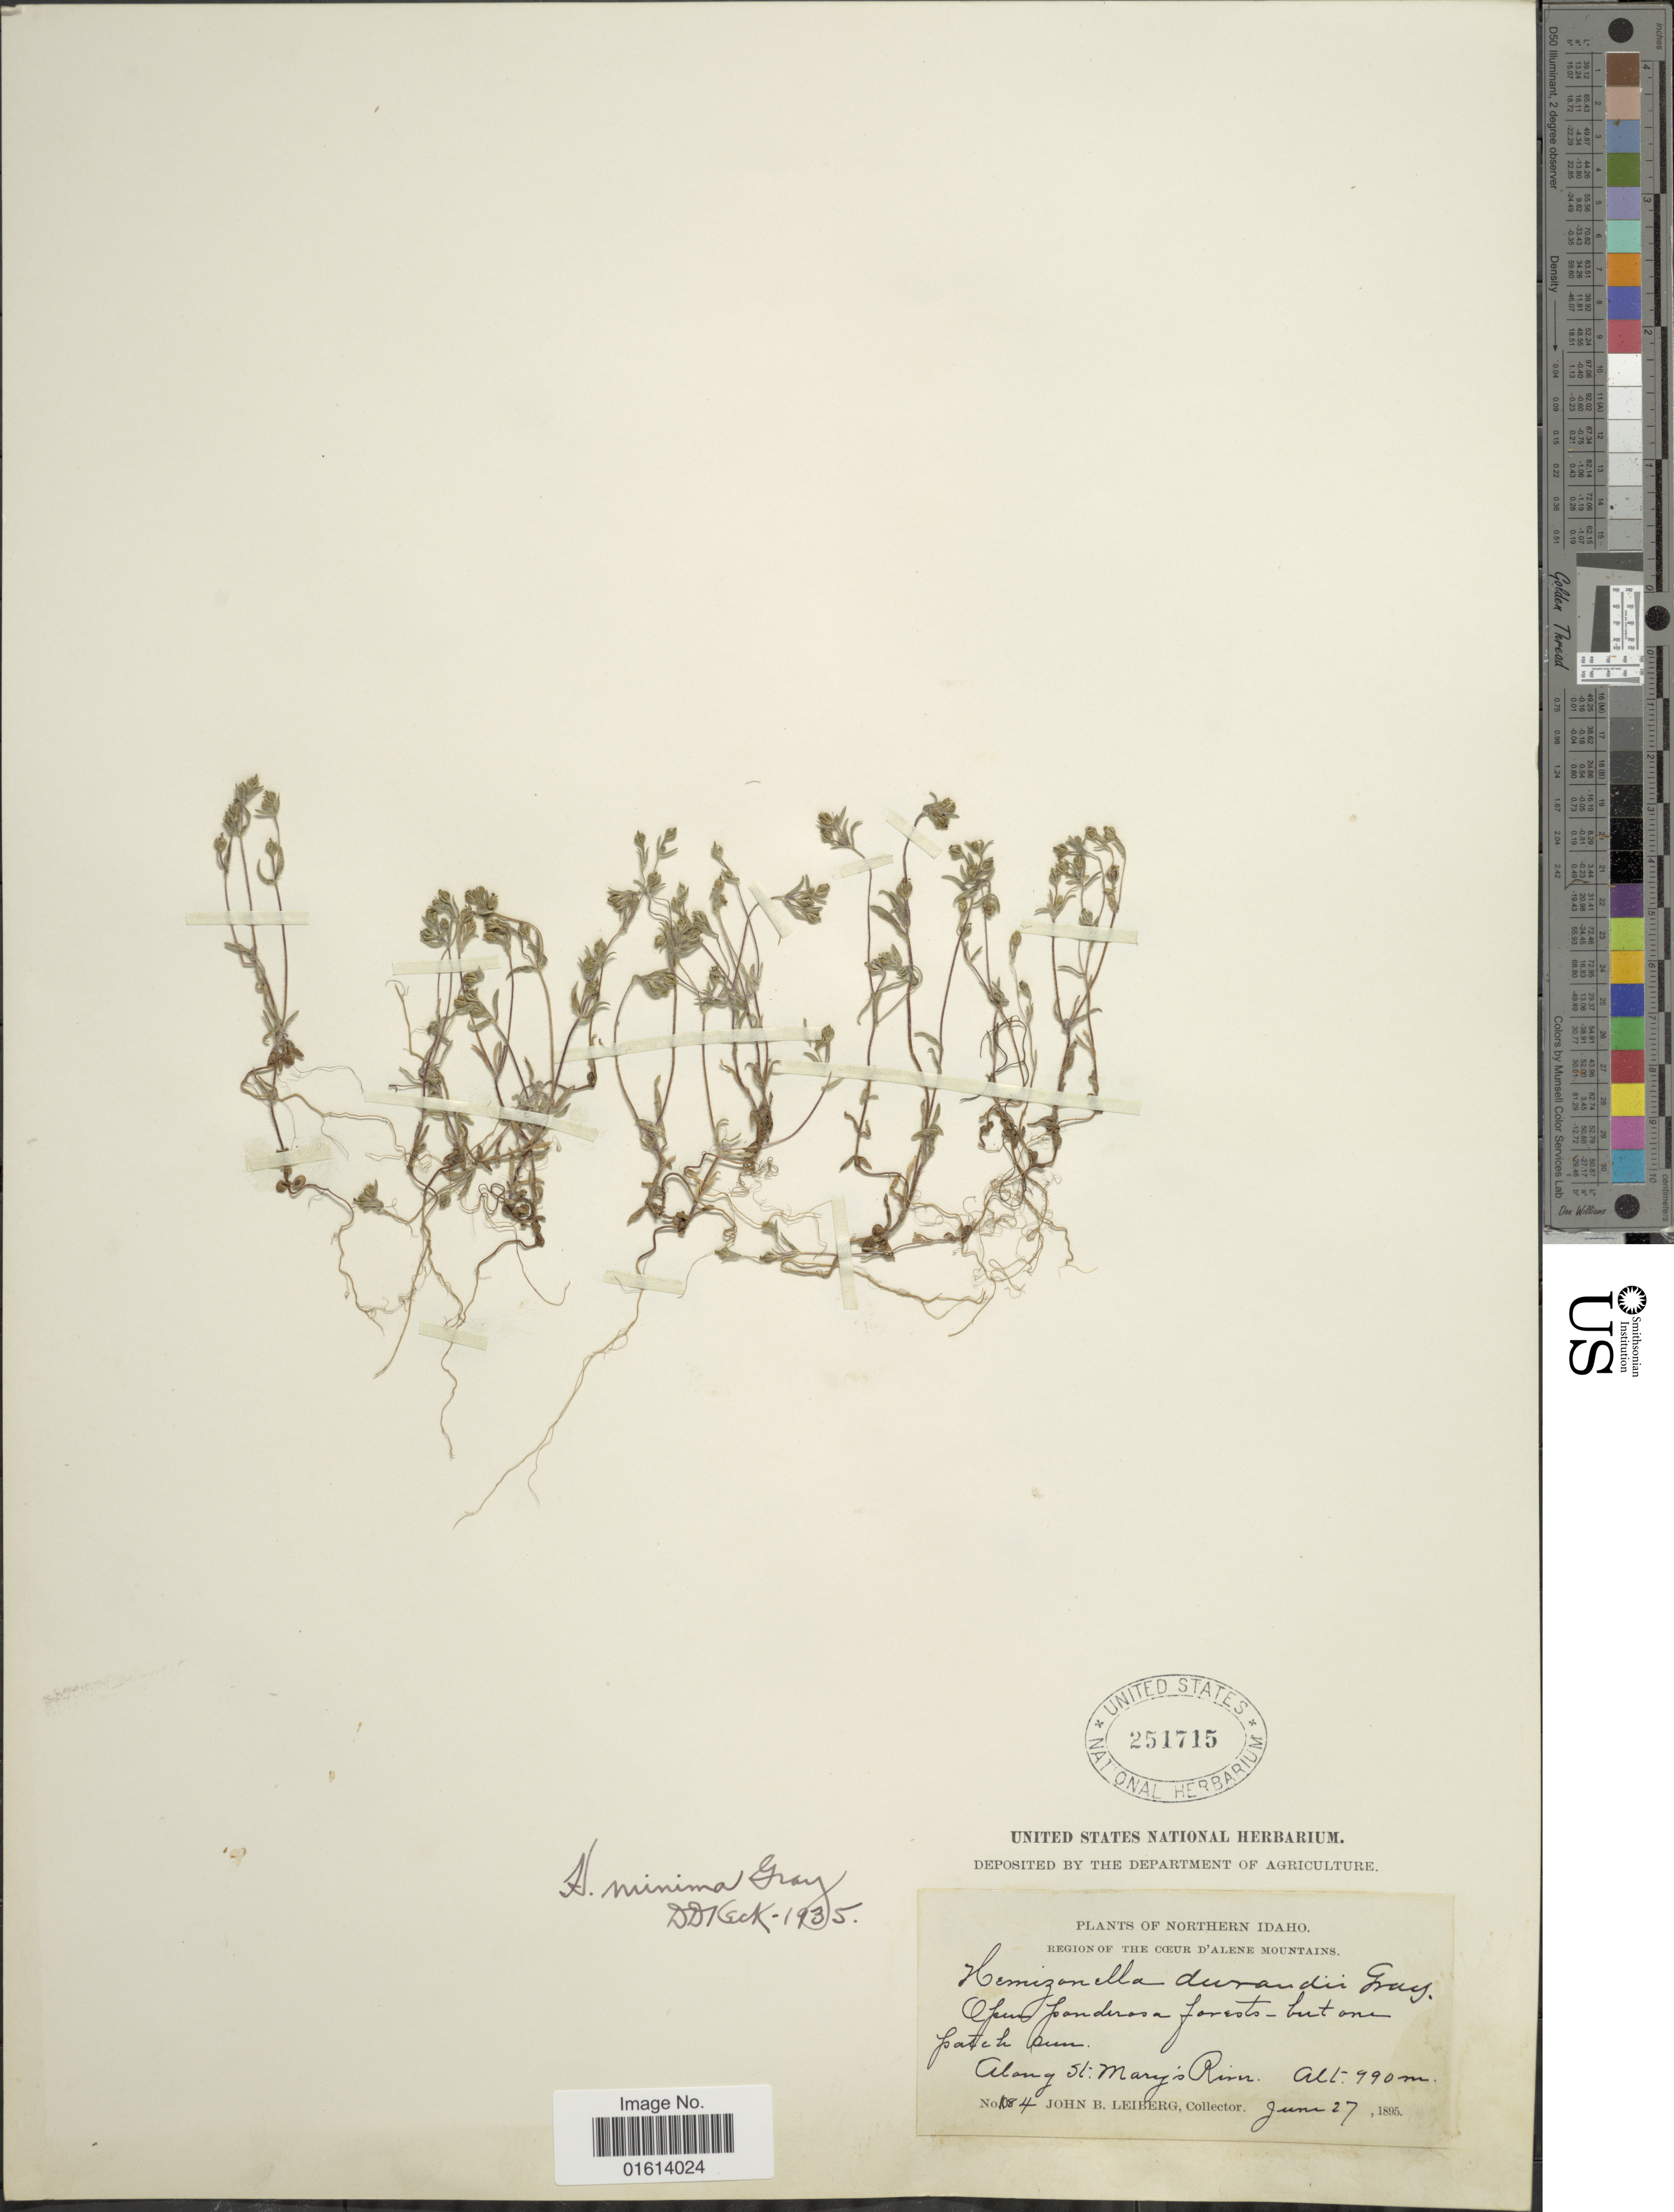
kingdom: Plantae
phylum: Tracheophyta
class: Magnoliopsida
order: Asterales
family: Asteraceae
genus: Hemizonella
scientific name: Hemizonella minima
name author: (A. Gray) A. Gray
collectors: J. B. Leiberg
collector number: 1084*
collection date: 1895-06-27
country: United States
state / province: Idaho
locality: Northern Idaho, Region of the Coeur D'Alene Mountains, along St. Mary's River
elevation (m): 990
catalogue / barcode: US 251715